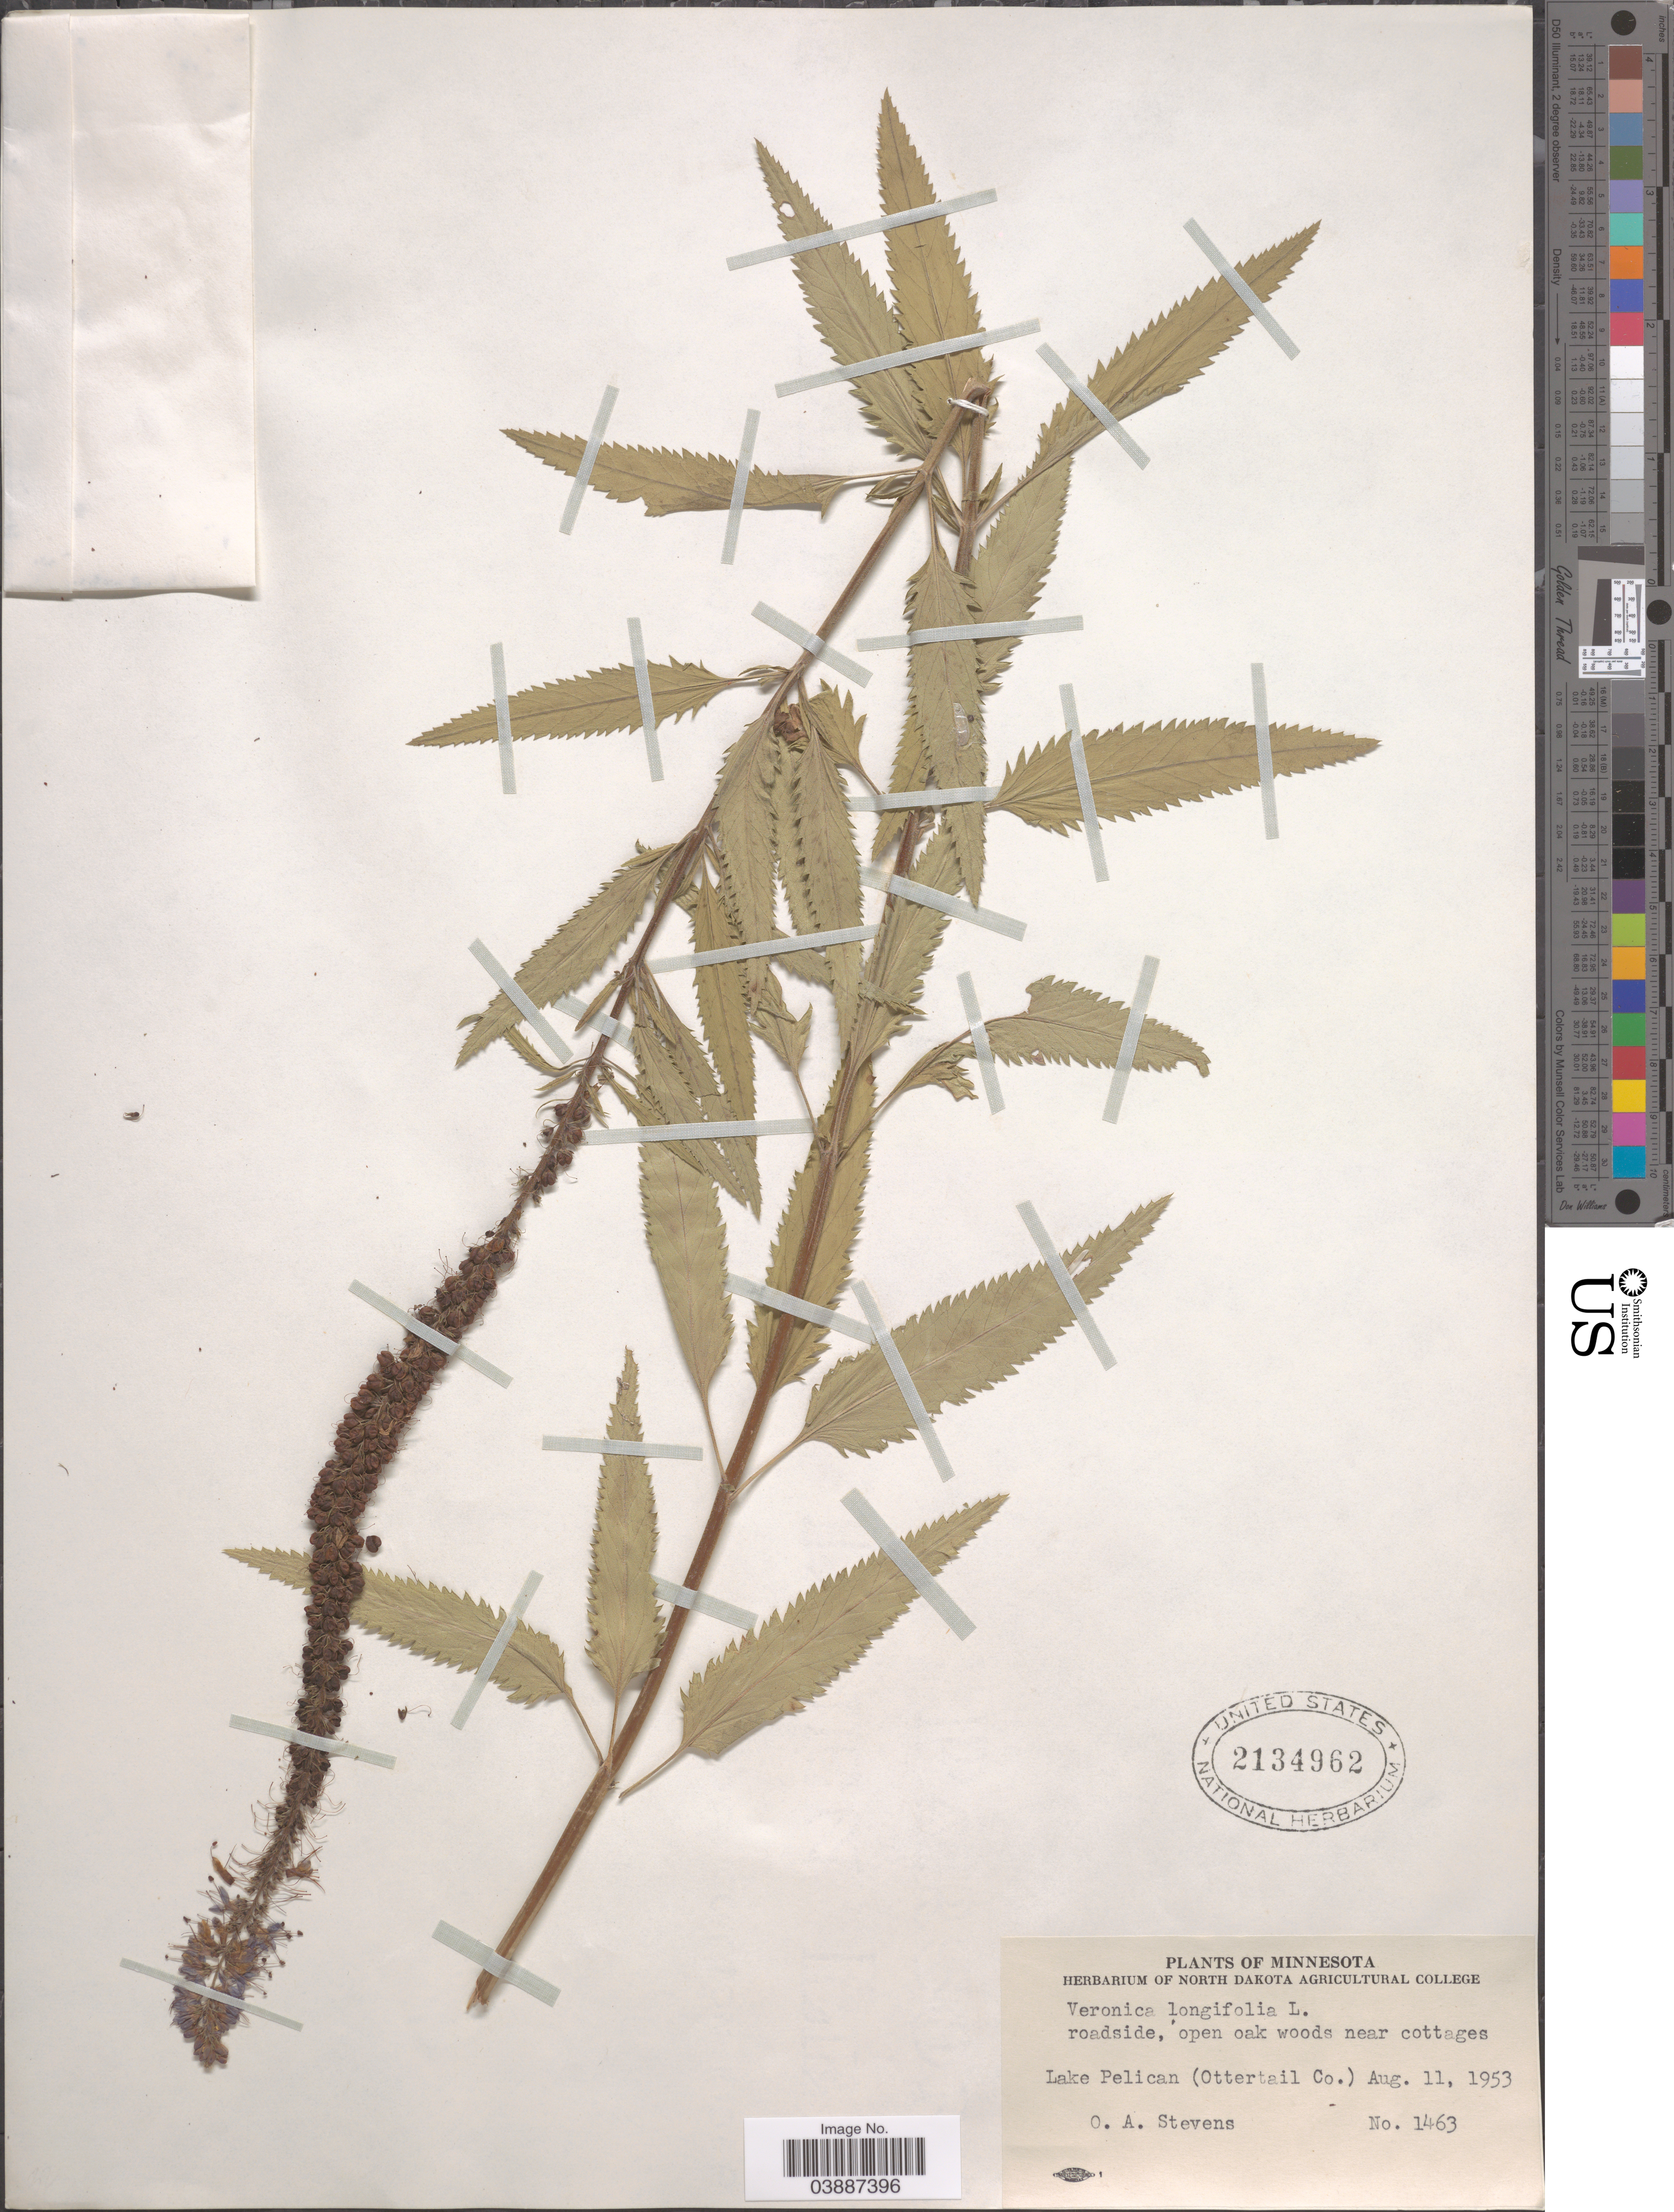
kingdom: Plantae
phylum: Tracheophyta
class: Magnoliopsida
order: Lamiales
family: Plantaginaceae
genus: Veronica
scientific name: Veronica longifolia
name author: L.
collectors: O. A. Stevens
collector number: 1463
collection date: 1953-08-11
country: United States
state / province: Minnesota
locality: Lake Pelican (Ottertail Co.).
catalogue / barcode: US 2134962